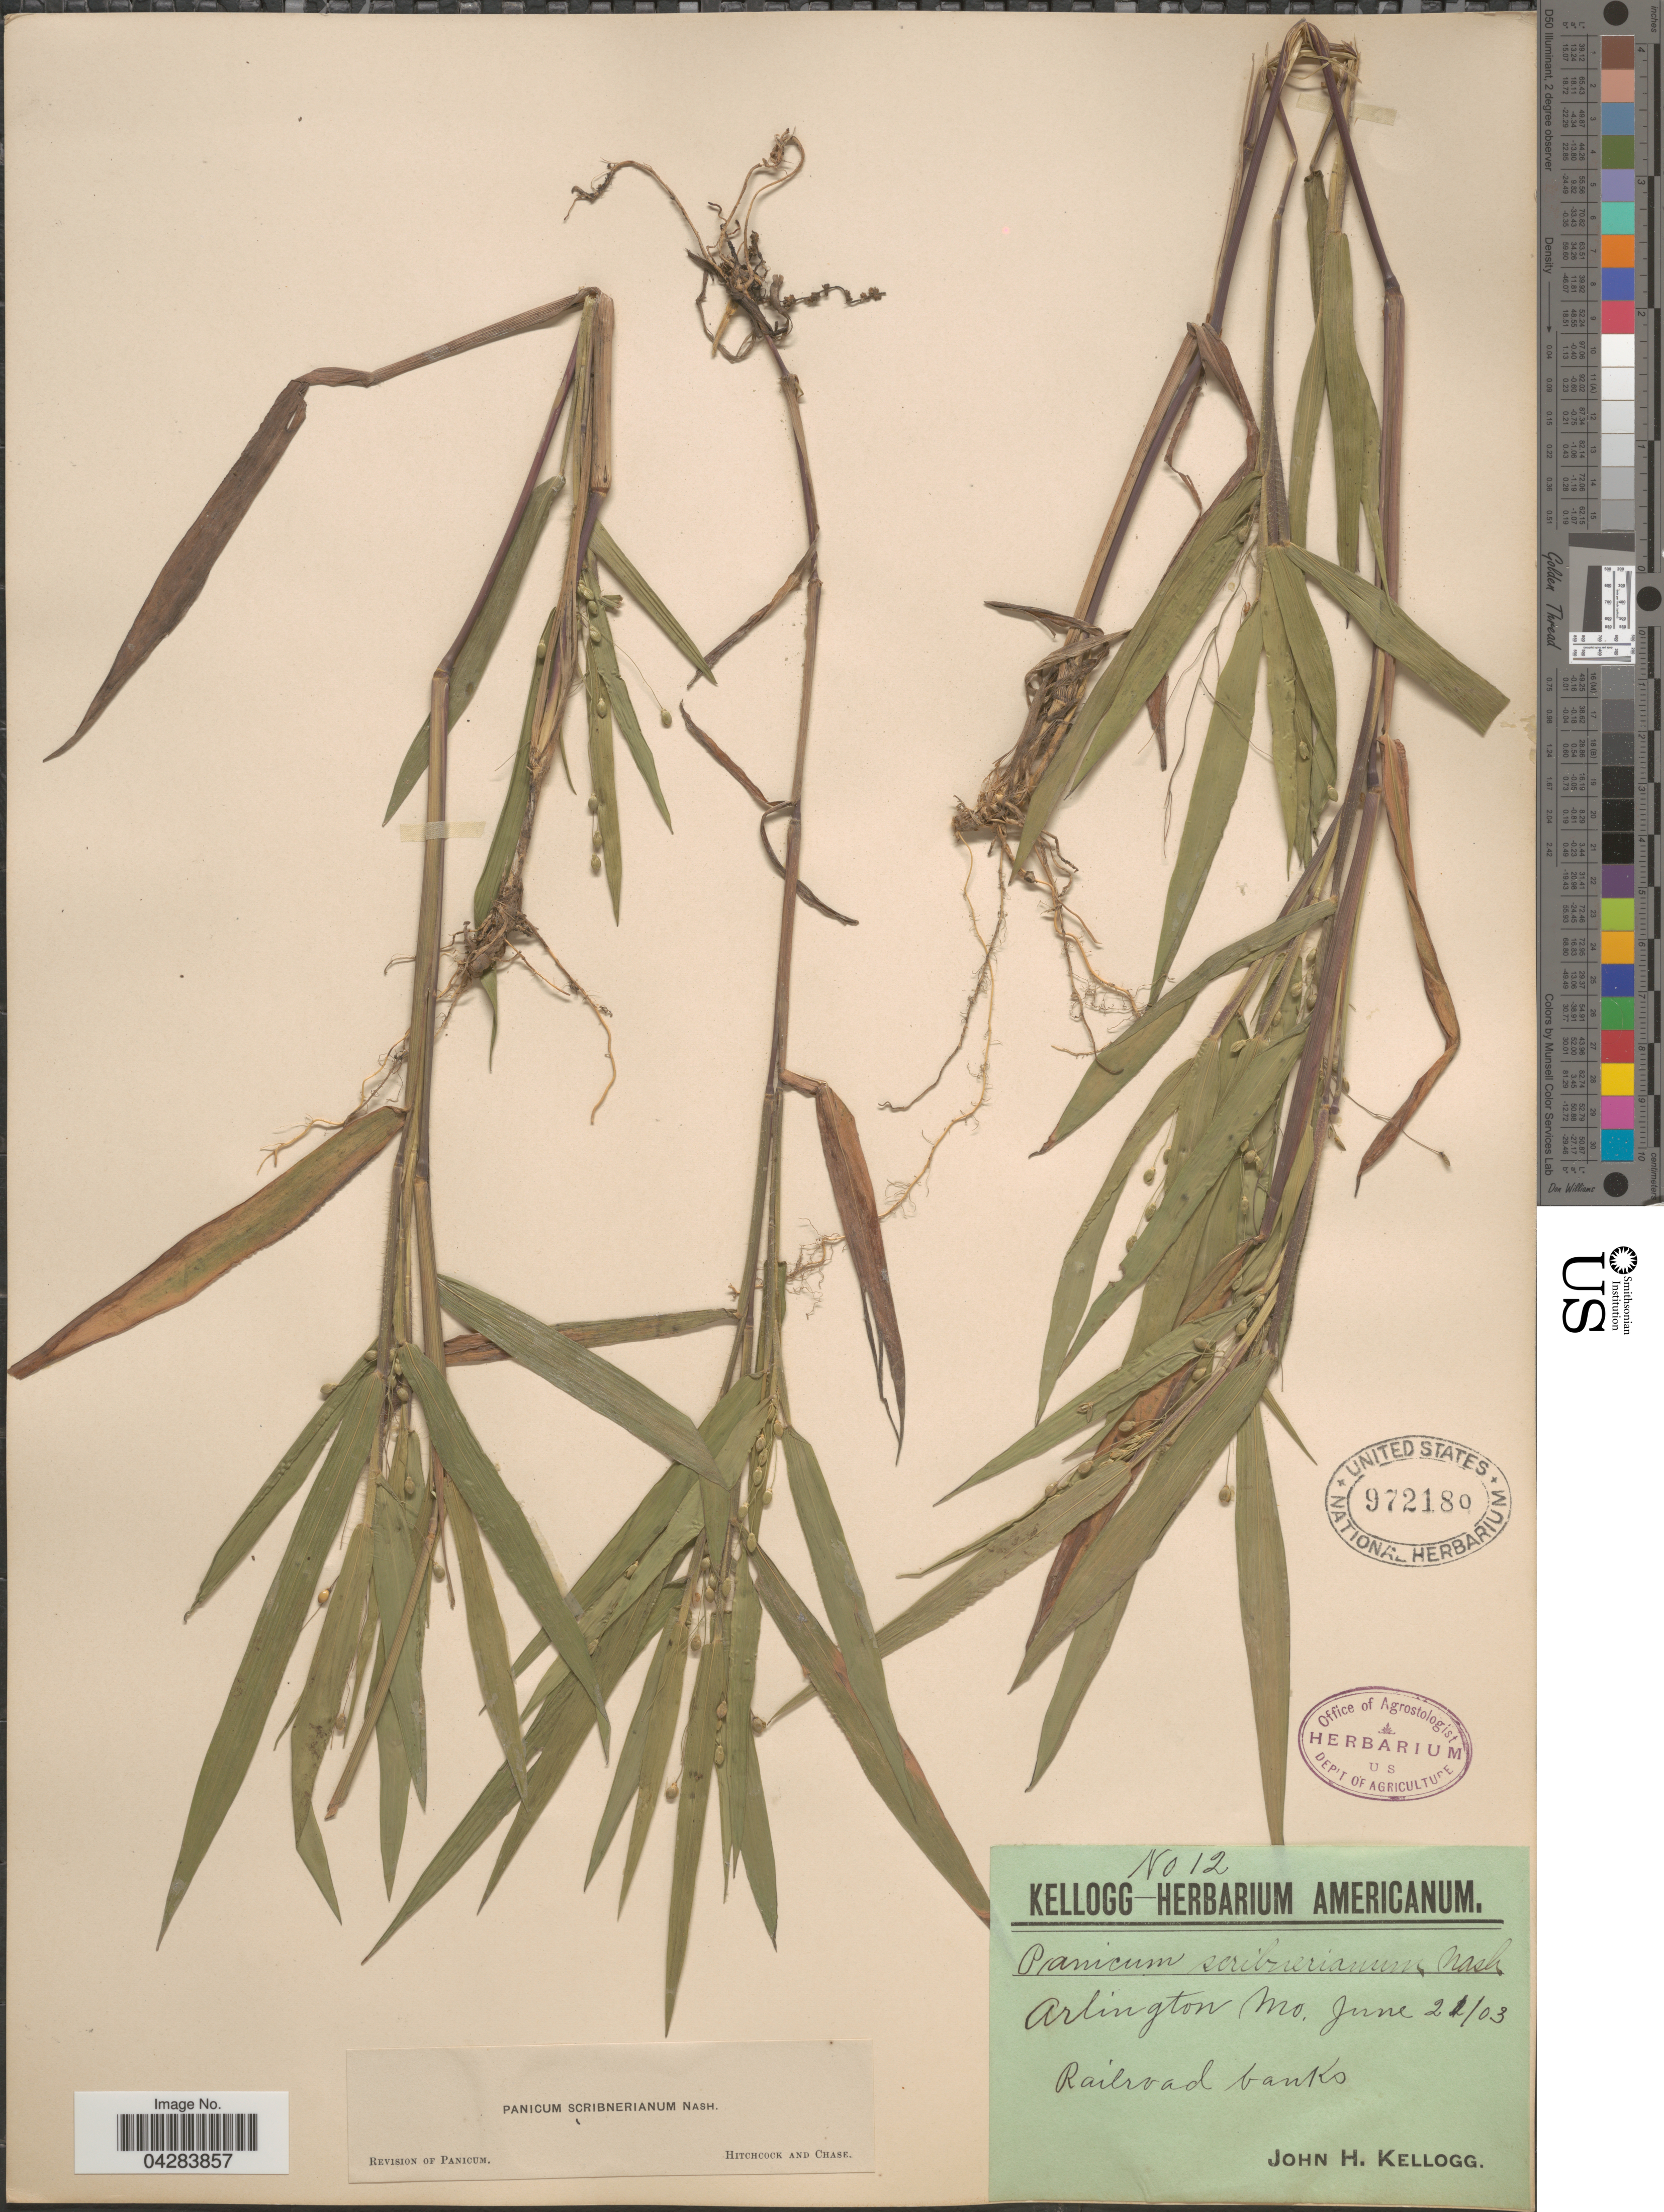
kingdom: Plantae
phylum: Tracheophyta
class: Liliopsida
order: Poales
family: Poaceae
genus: Dichanthelium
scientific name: Dichanthelium oligosanthes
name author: (Schult.) Gould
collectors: J. H. Kellogg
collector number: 12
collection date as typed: Transcribed d/m/y: 21/6/3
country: United States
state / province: Missouri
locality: Arlington. Railroad banks.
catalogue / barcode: US 972180